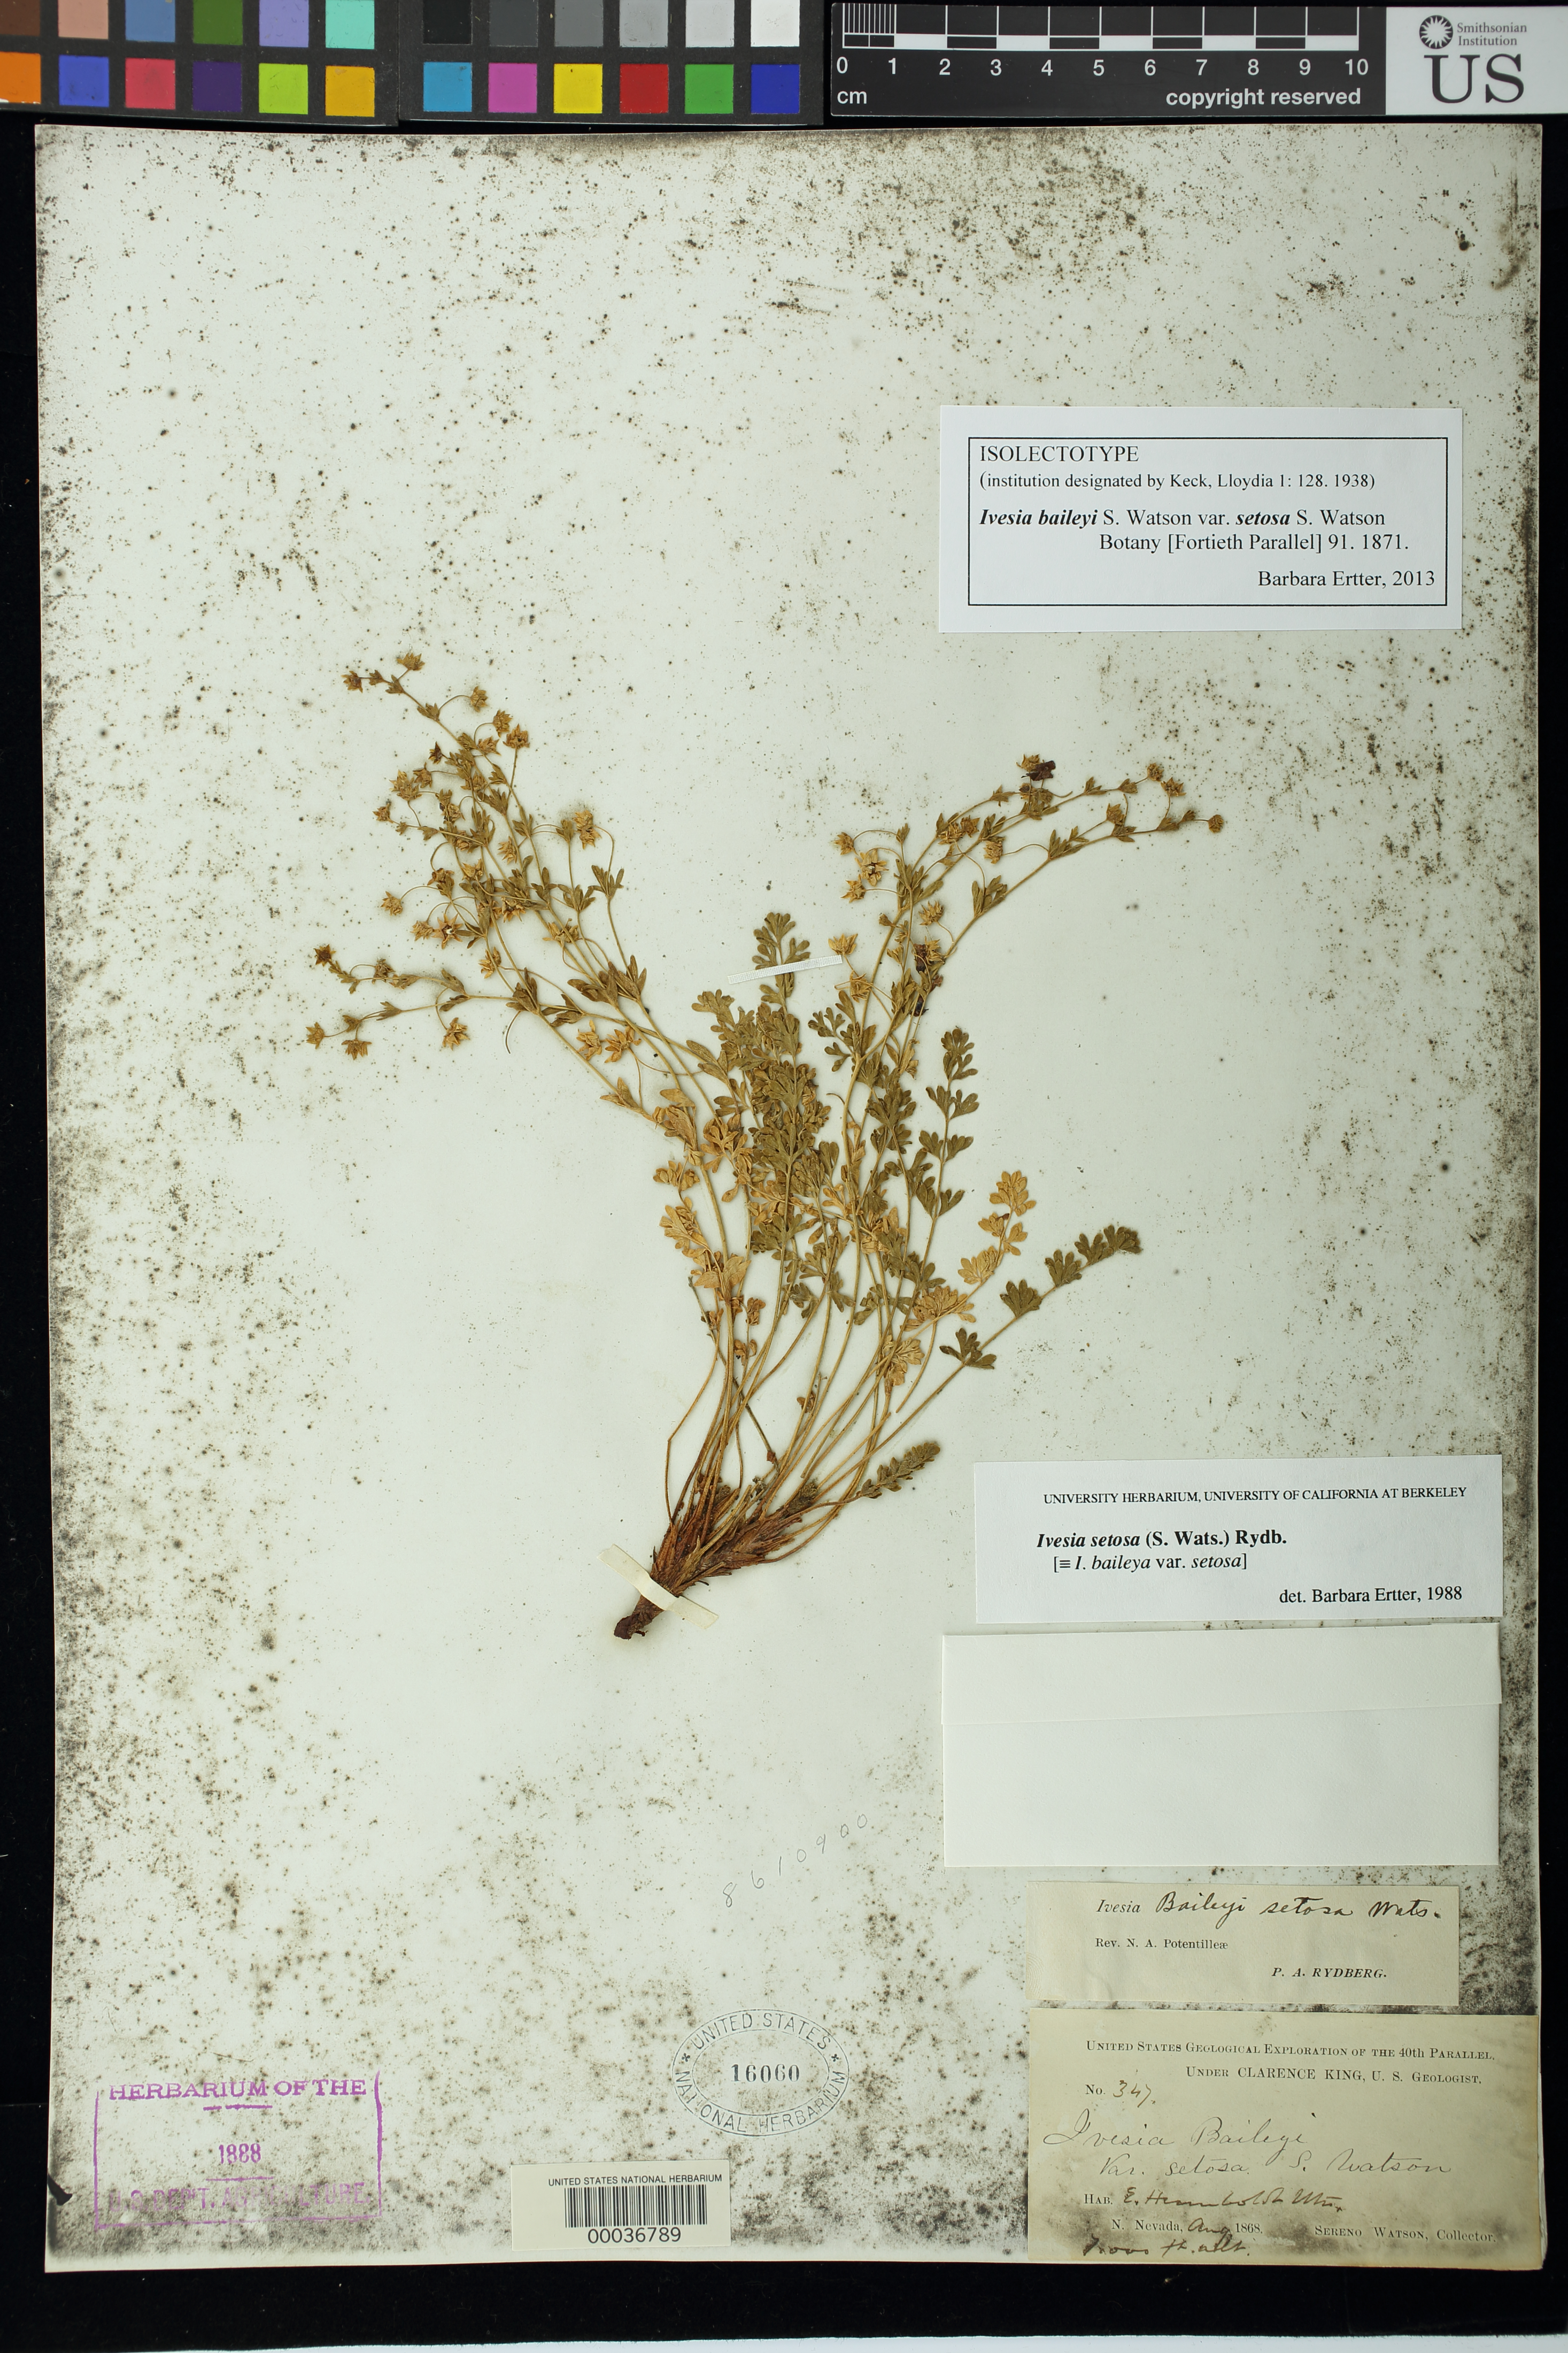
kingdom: Plantae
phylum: Tracheophyta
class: Magnoliopsida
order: Rosales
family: Rosaceae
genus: Ivesia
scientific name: Ivesia baileyi var. setosa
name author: S. Watson in C. King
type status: Isolectotype; Type Collection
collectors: S. Watson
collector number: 347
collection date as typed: Aug 1868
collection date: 1868-08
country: United States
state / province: Nevada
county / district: Pershing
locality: E. Humboldt Mts.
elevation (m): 2134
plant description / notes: This US specimen (USNH 16060) was previously recorded as "holotype" with note "presumed holotype at US". Annotated by B. Ertter (2013) as "isolectotype"; Keck (1938) cited "type" as Watson 347 at GH, effectively lectotypifying.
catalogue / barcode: US 16060